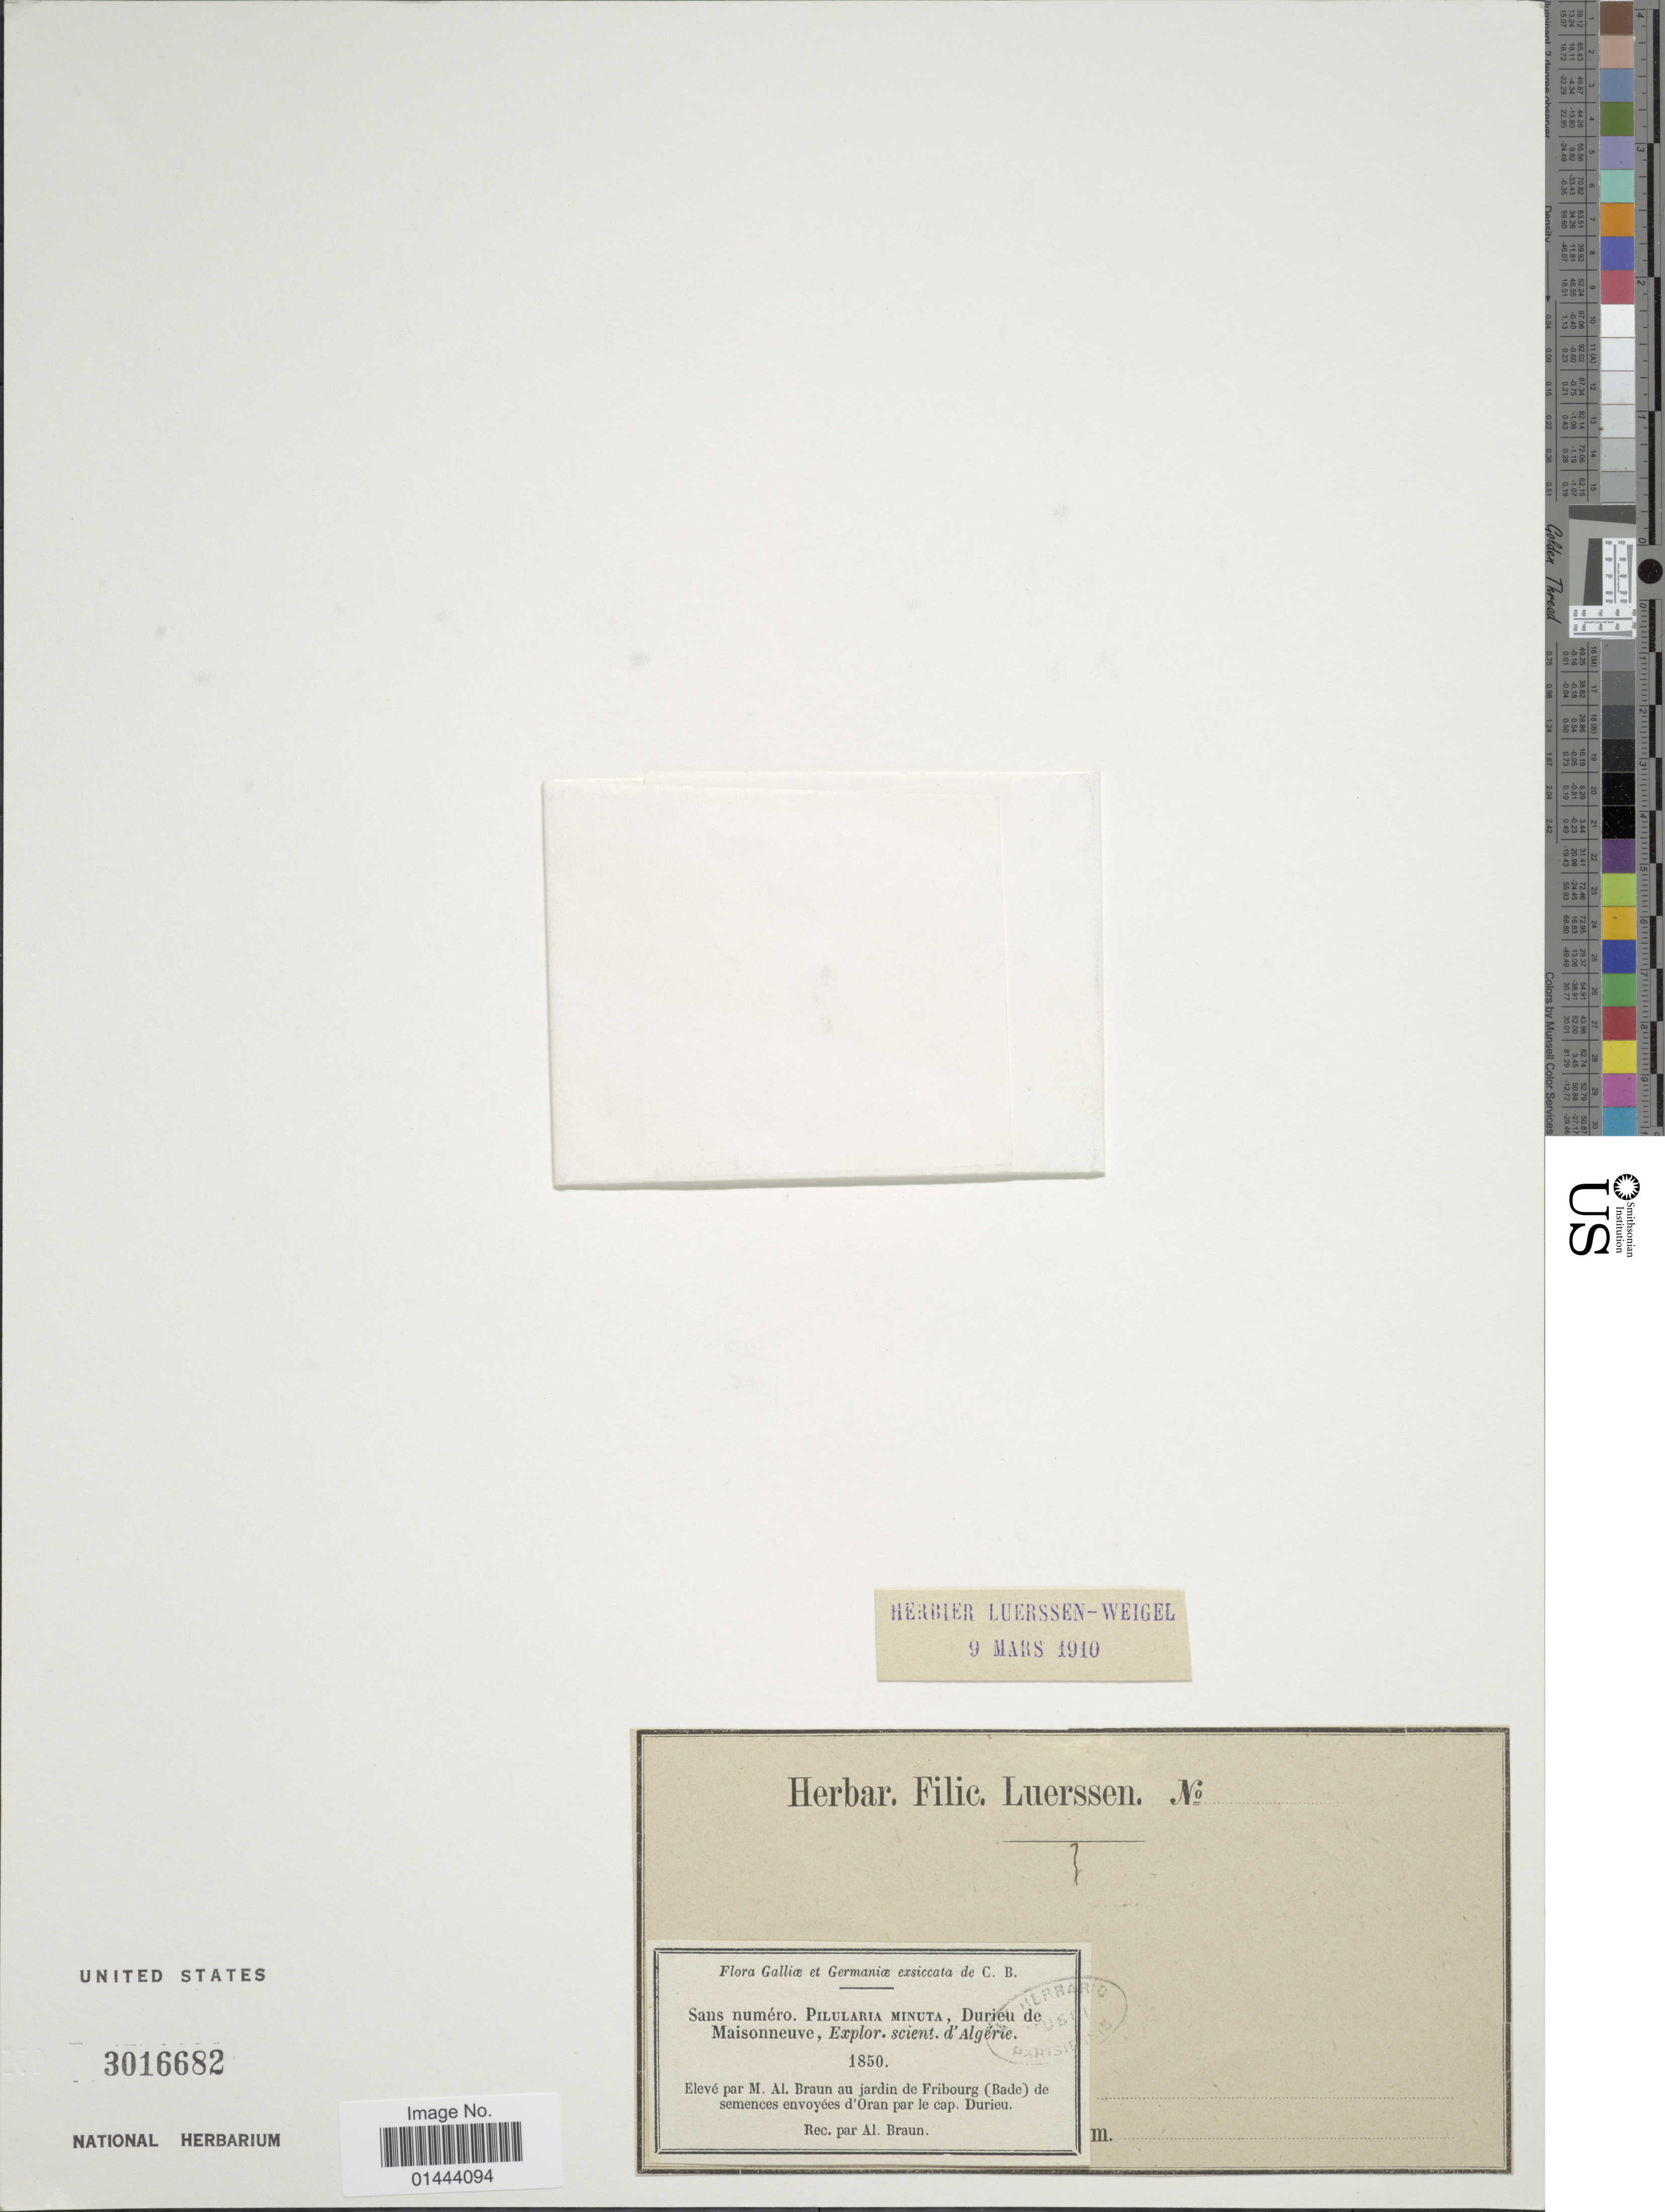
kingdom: Plantae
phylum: Tracheophyta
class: Polypodiopsida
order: Salviniales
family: Marsileaceae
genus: Pilularia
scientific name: Pilularia minuta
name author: Durieu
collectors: A. Braun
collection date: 1850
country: Germany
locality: Au jardin de Fribourg (Bade) de semences envoyées d'Oran, Galliae et Germaniae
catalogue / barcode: US 3016682